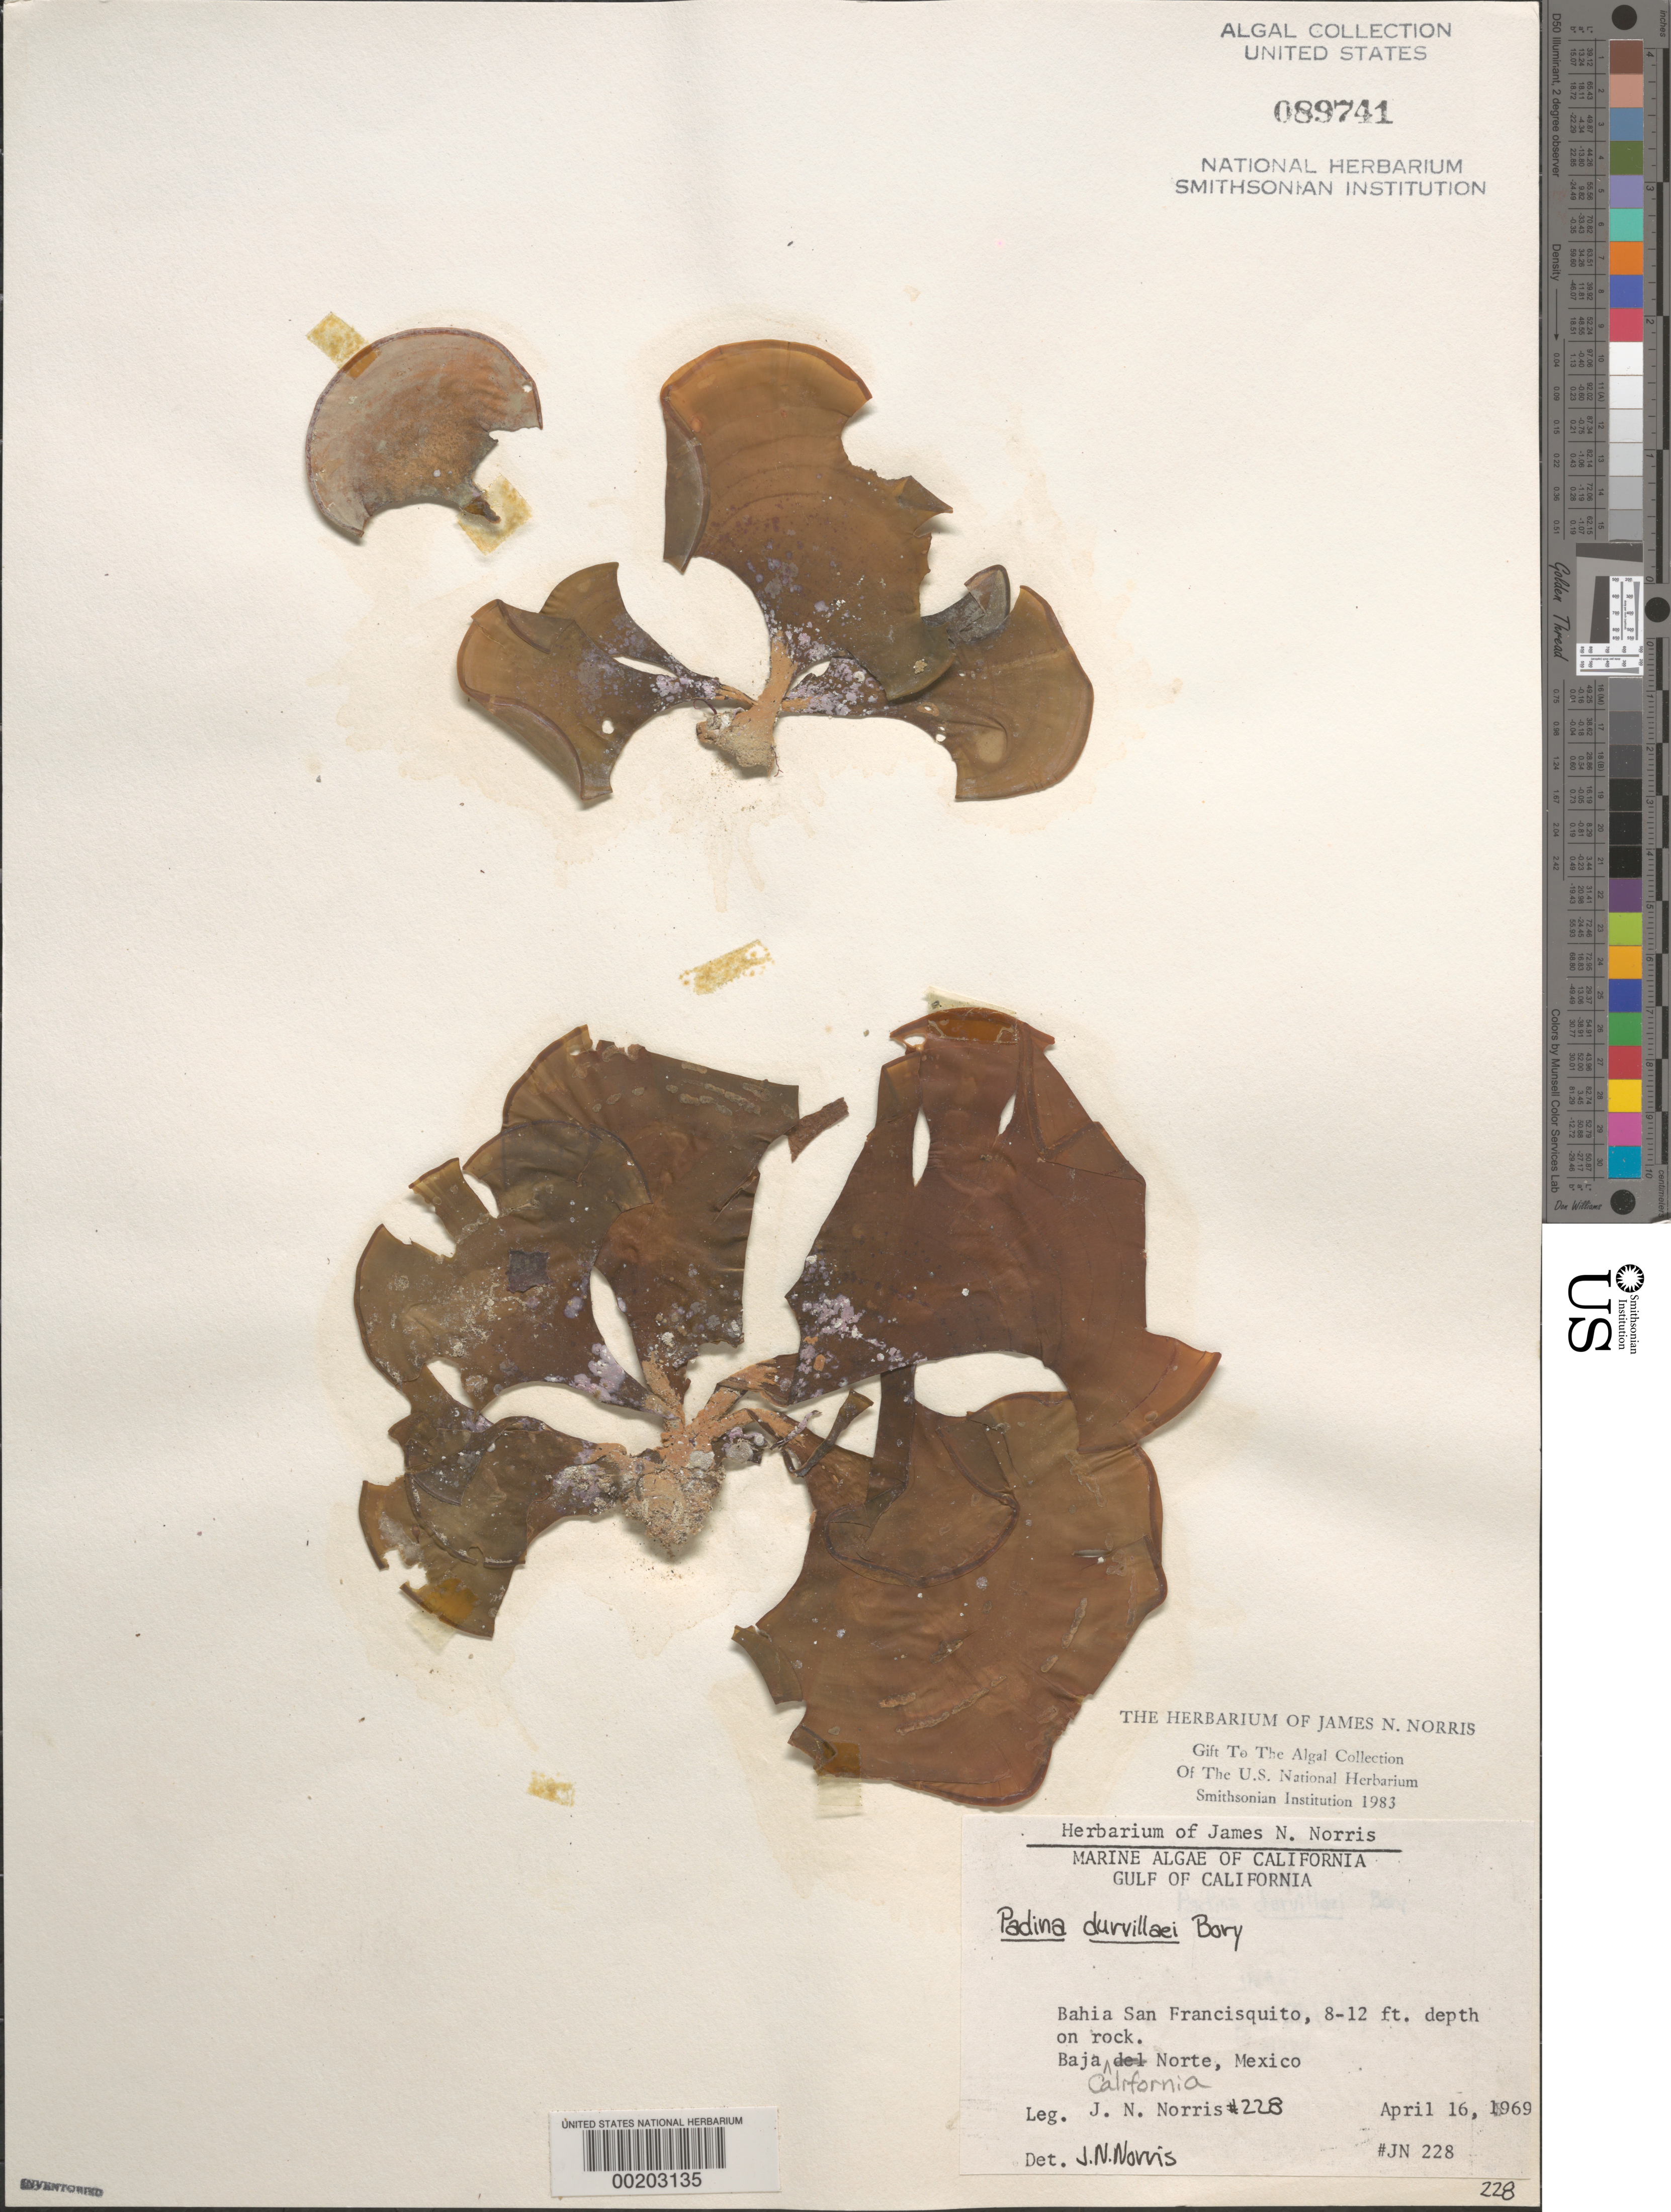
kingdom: Chromista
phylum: Ochrophyta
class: Phaeophyceae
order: Dictyotales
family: Dictyotaceae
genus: Padina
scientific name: Padina durvillaei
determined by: Norris, James N.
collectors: J. N. Norris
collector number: JN-228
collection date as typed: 16 Apr 1969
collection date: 1969-04-16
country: Mexico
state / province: Baja California Norte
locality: Bahia San Francisquito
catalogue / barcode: US 89741